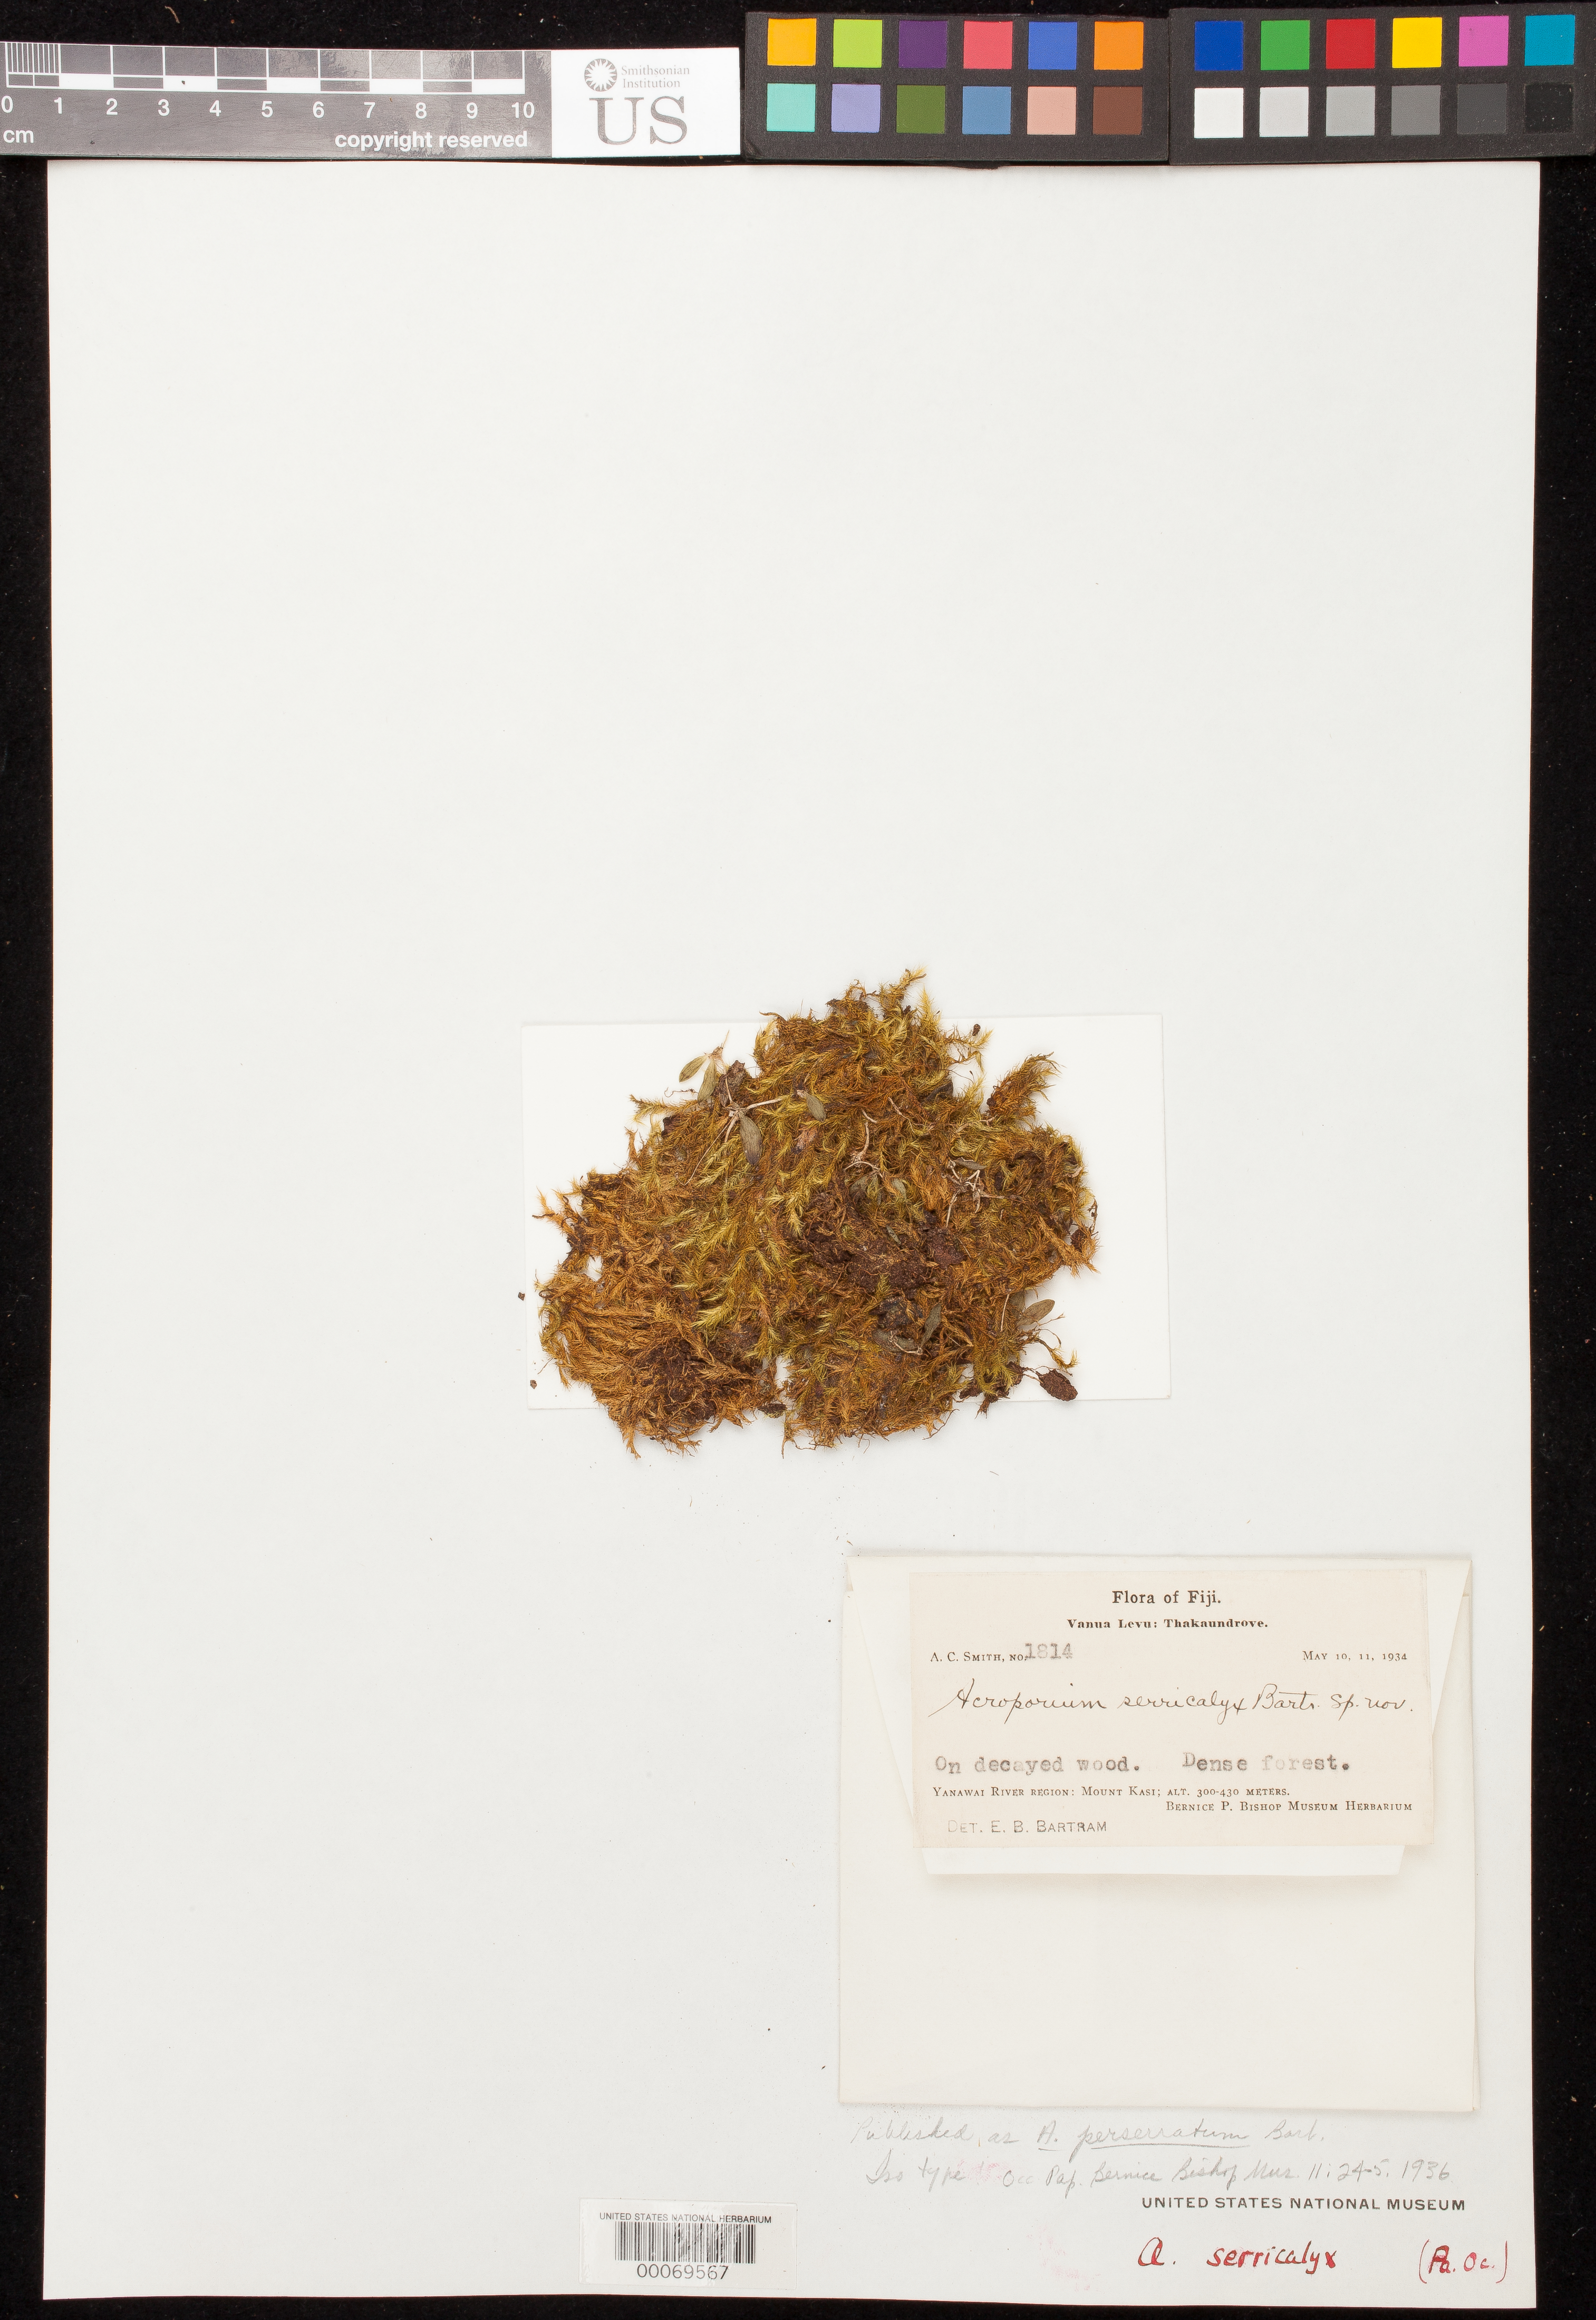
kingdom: Plantae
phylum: Bryophyta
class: Bryopsida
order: Hypnales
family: Sematophyllaceae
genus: Acroporium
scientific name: Acroporium plicatum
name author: E.B. Bartram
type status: Isotype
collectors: L. J. Brass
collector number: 13912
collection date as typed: Apr 1939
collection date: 1939-04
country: Indonesia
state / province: Papua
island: New Guinea I.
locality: Bernhard Camp, Idenburg River.